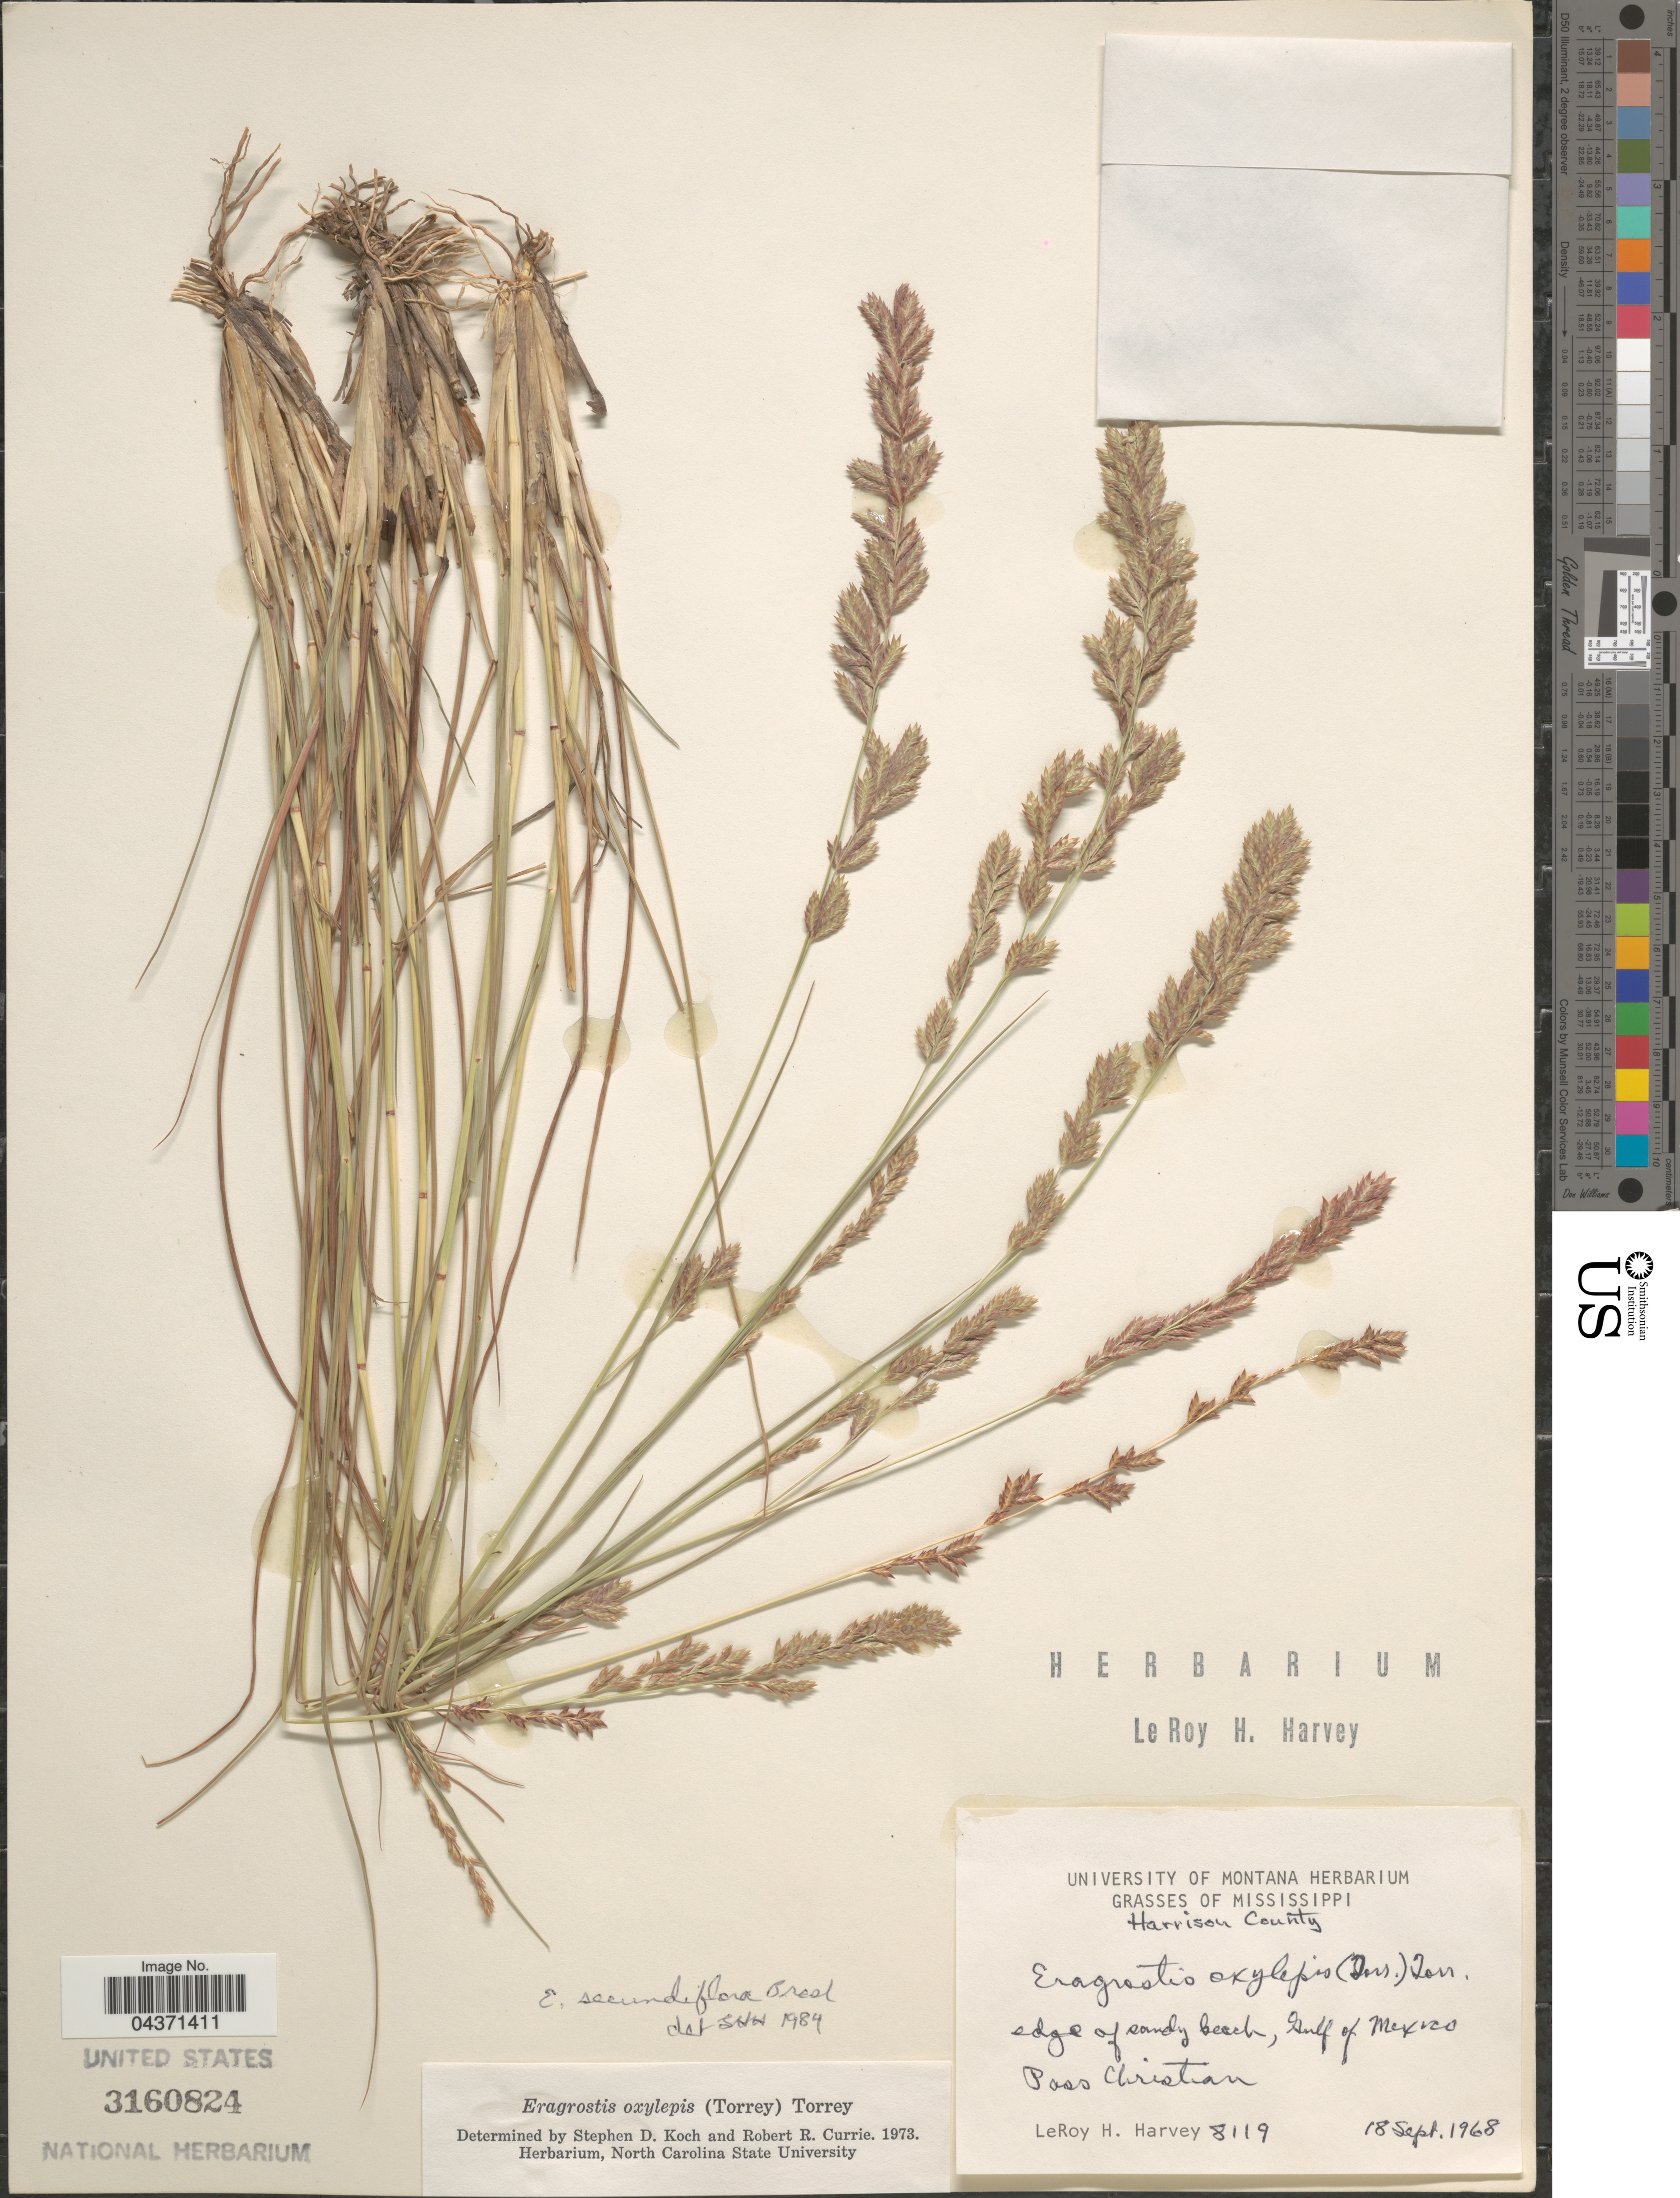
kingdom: Plantae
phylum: Tracheophyta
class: Liliopsida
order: Poales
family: Poaceae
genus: Eragrostis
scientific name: Eragrostis secundiflora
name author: J. Presl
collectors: L. H. Harvey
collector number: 8119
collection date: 1968-09-18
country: United States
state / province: Mississippi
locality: Harrison County. Edge of sandy beach, Gulf of Mexico. Pass Christian.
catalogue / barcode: US 3160824